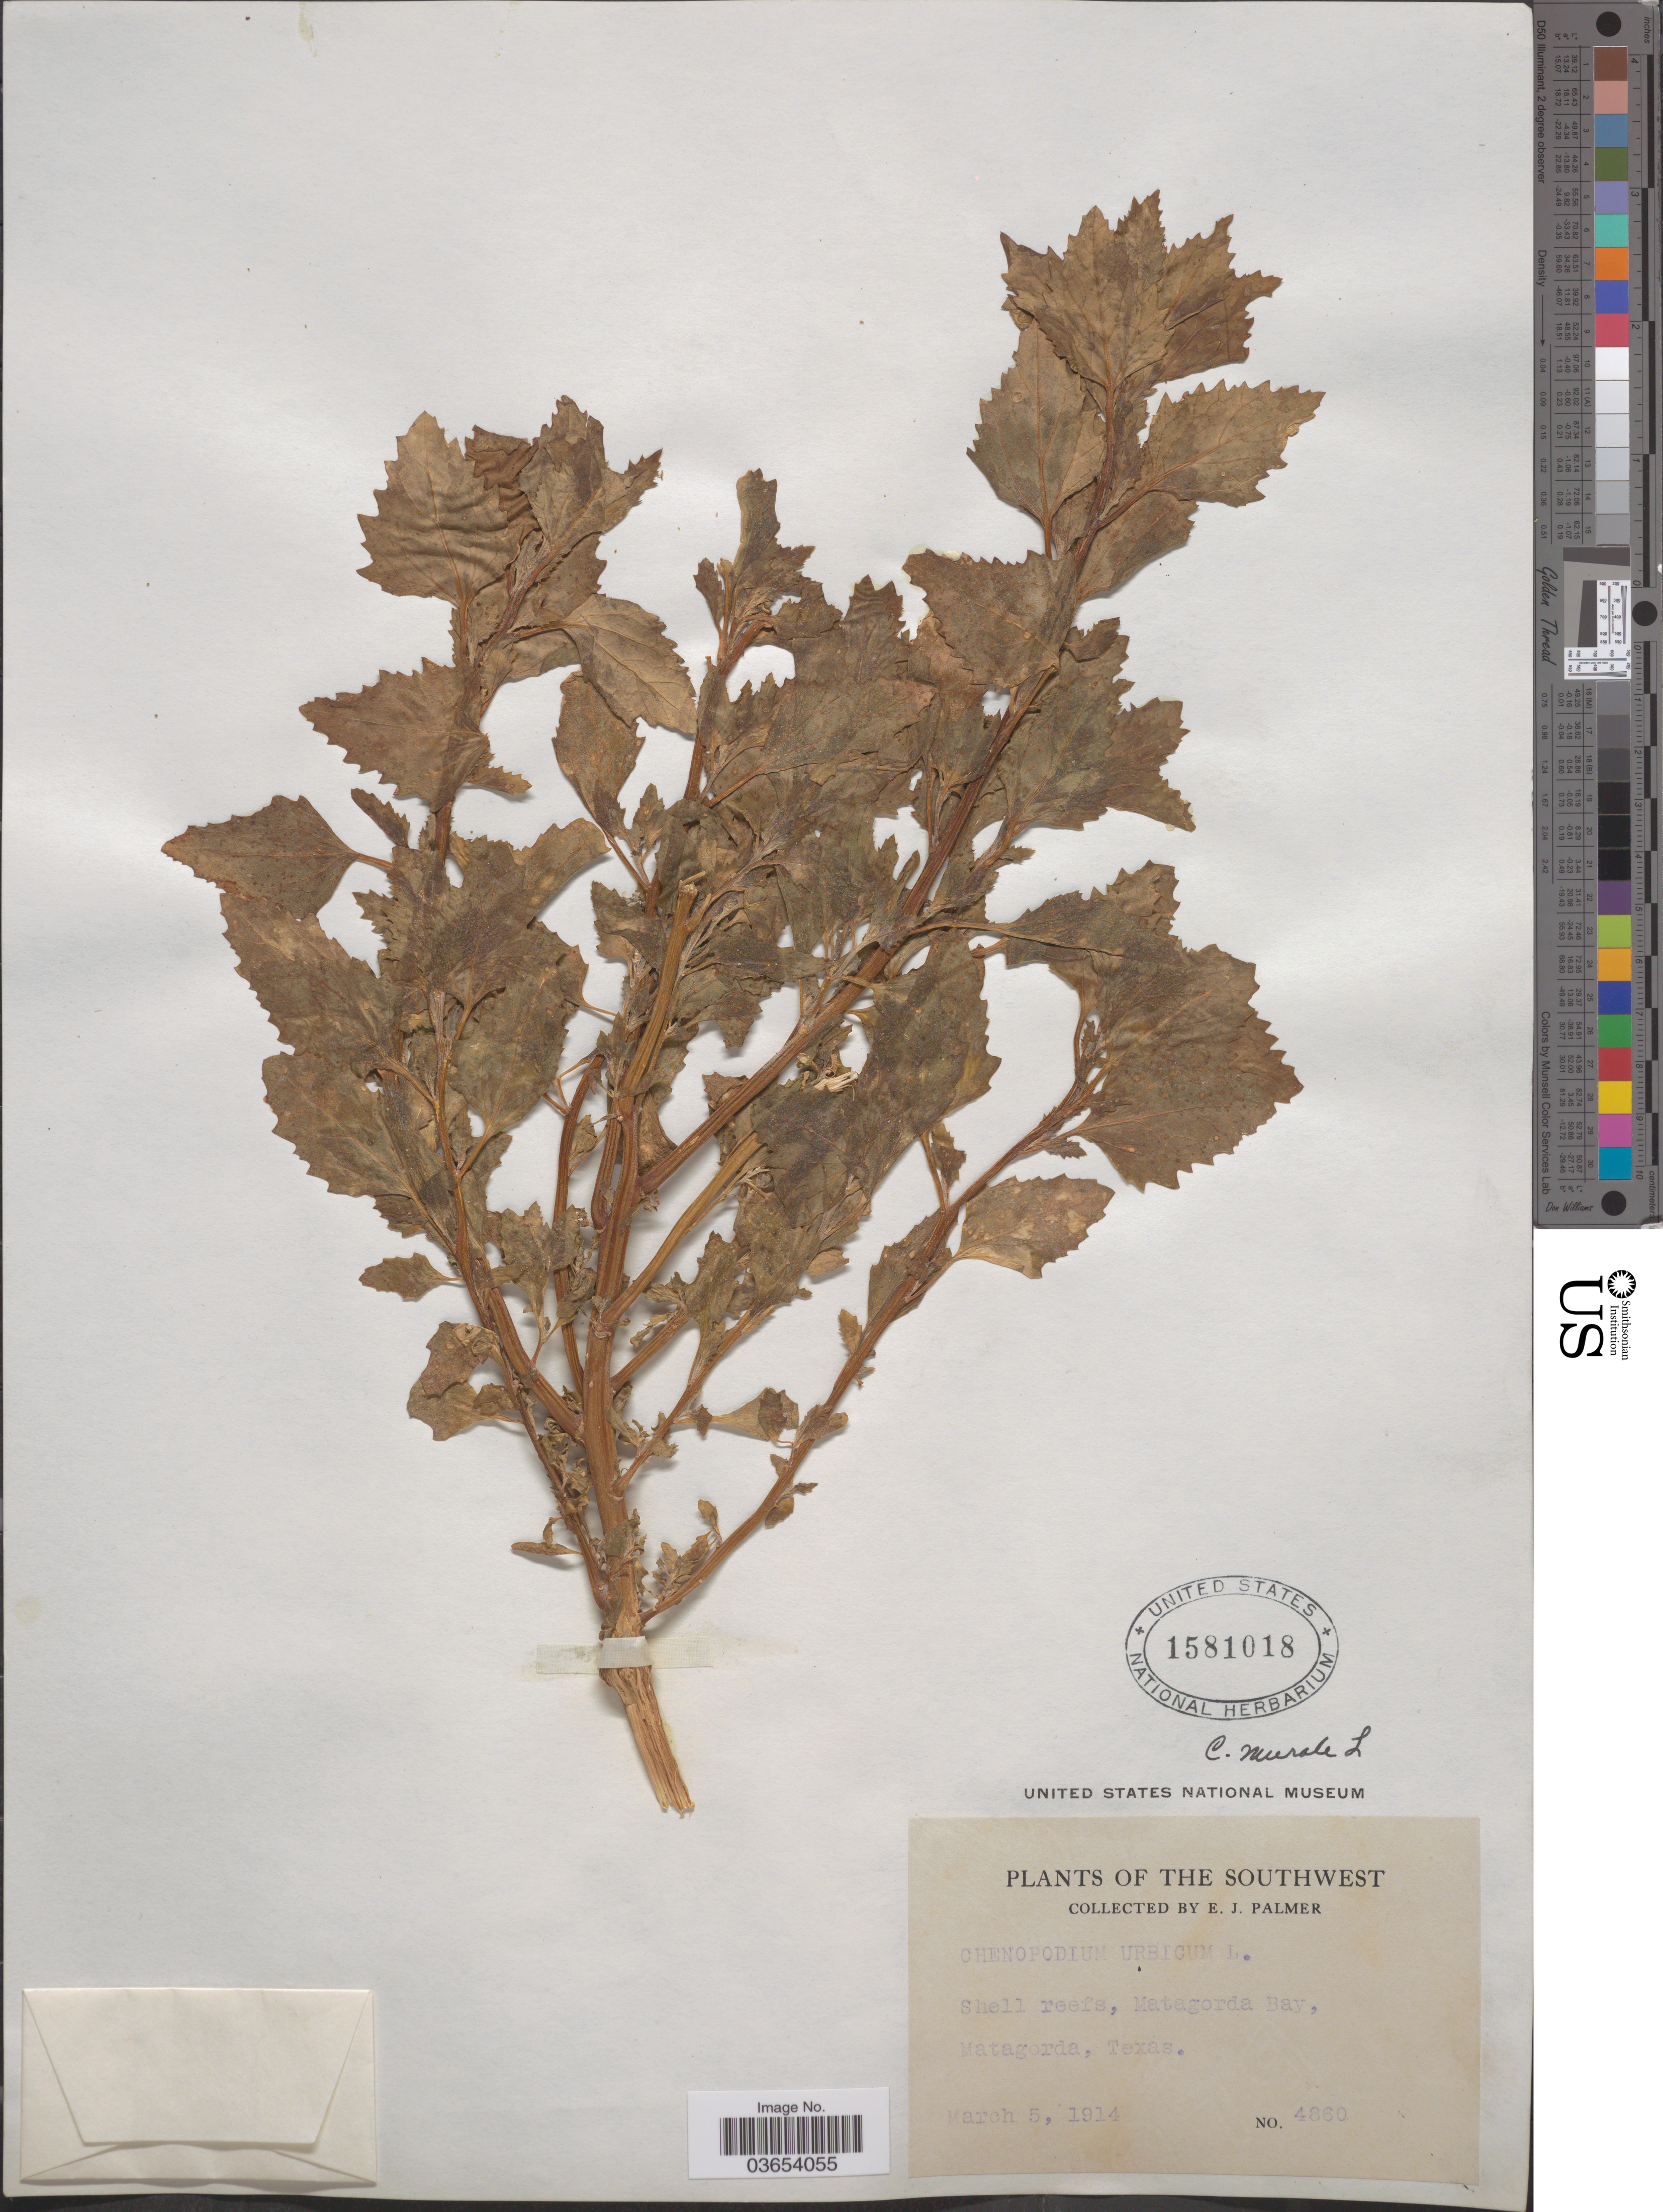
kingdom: Plantae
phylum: Tracheophyta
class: Magnoliopsida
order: Caryophyllales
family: Amaranthaceae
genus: Chenopodium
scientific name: Chenopodium urbicum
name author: L.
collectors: E. J. Palmer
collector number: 4860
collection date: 1914-03-05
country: United States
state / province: Texas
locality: Southwest. Shell reefs, Matagorda Bay, Matagorda.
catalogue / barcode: US 1581018